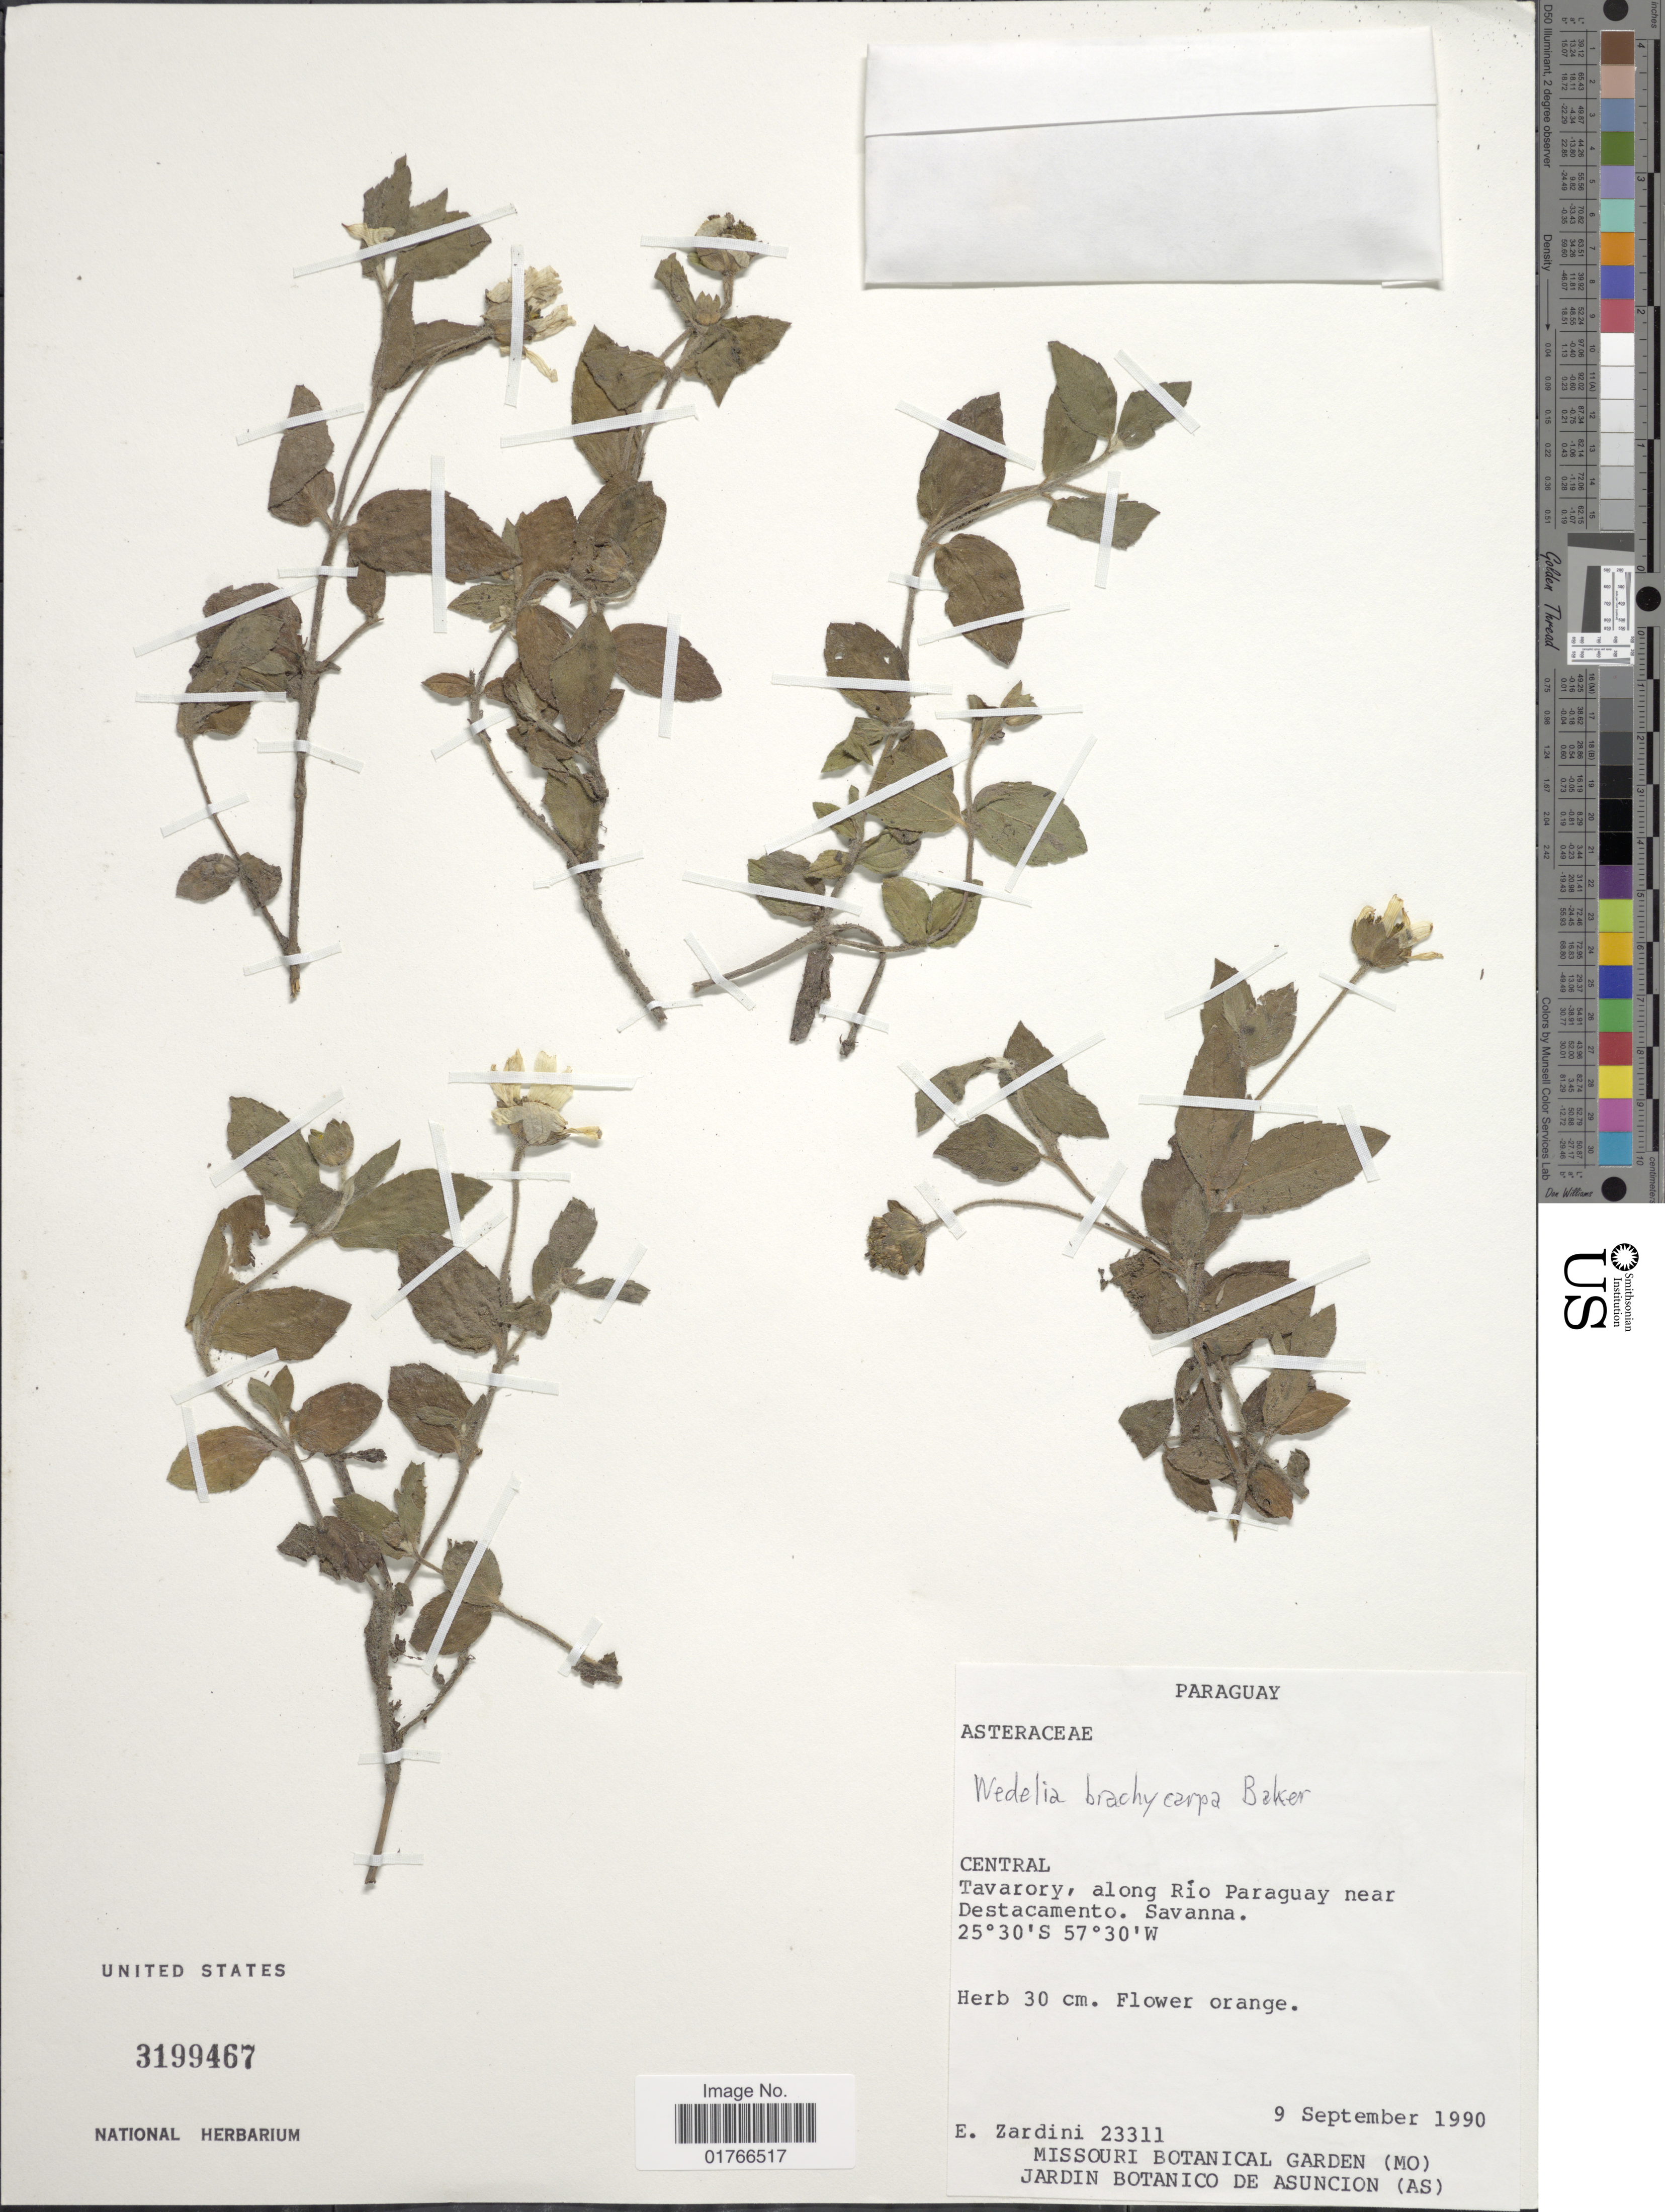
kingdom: Plantae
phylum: Tracheophyta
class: Magnoliopsida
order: Asterales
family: Asteraceae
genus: Sphagneticola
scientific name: Sphagneticola brachycarpa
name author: (Baker) Pruski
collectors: E. M. Zardini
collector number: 23311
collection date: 1990-09-09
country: Paraguay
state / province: Central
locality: Tavarory, along Rio Paraguay near Destacamento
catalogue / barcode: US 3199467